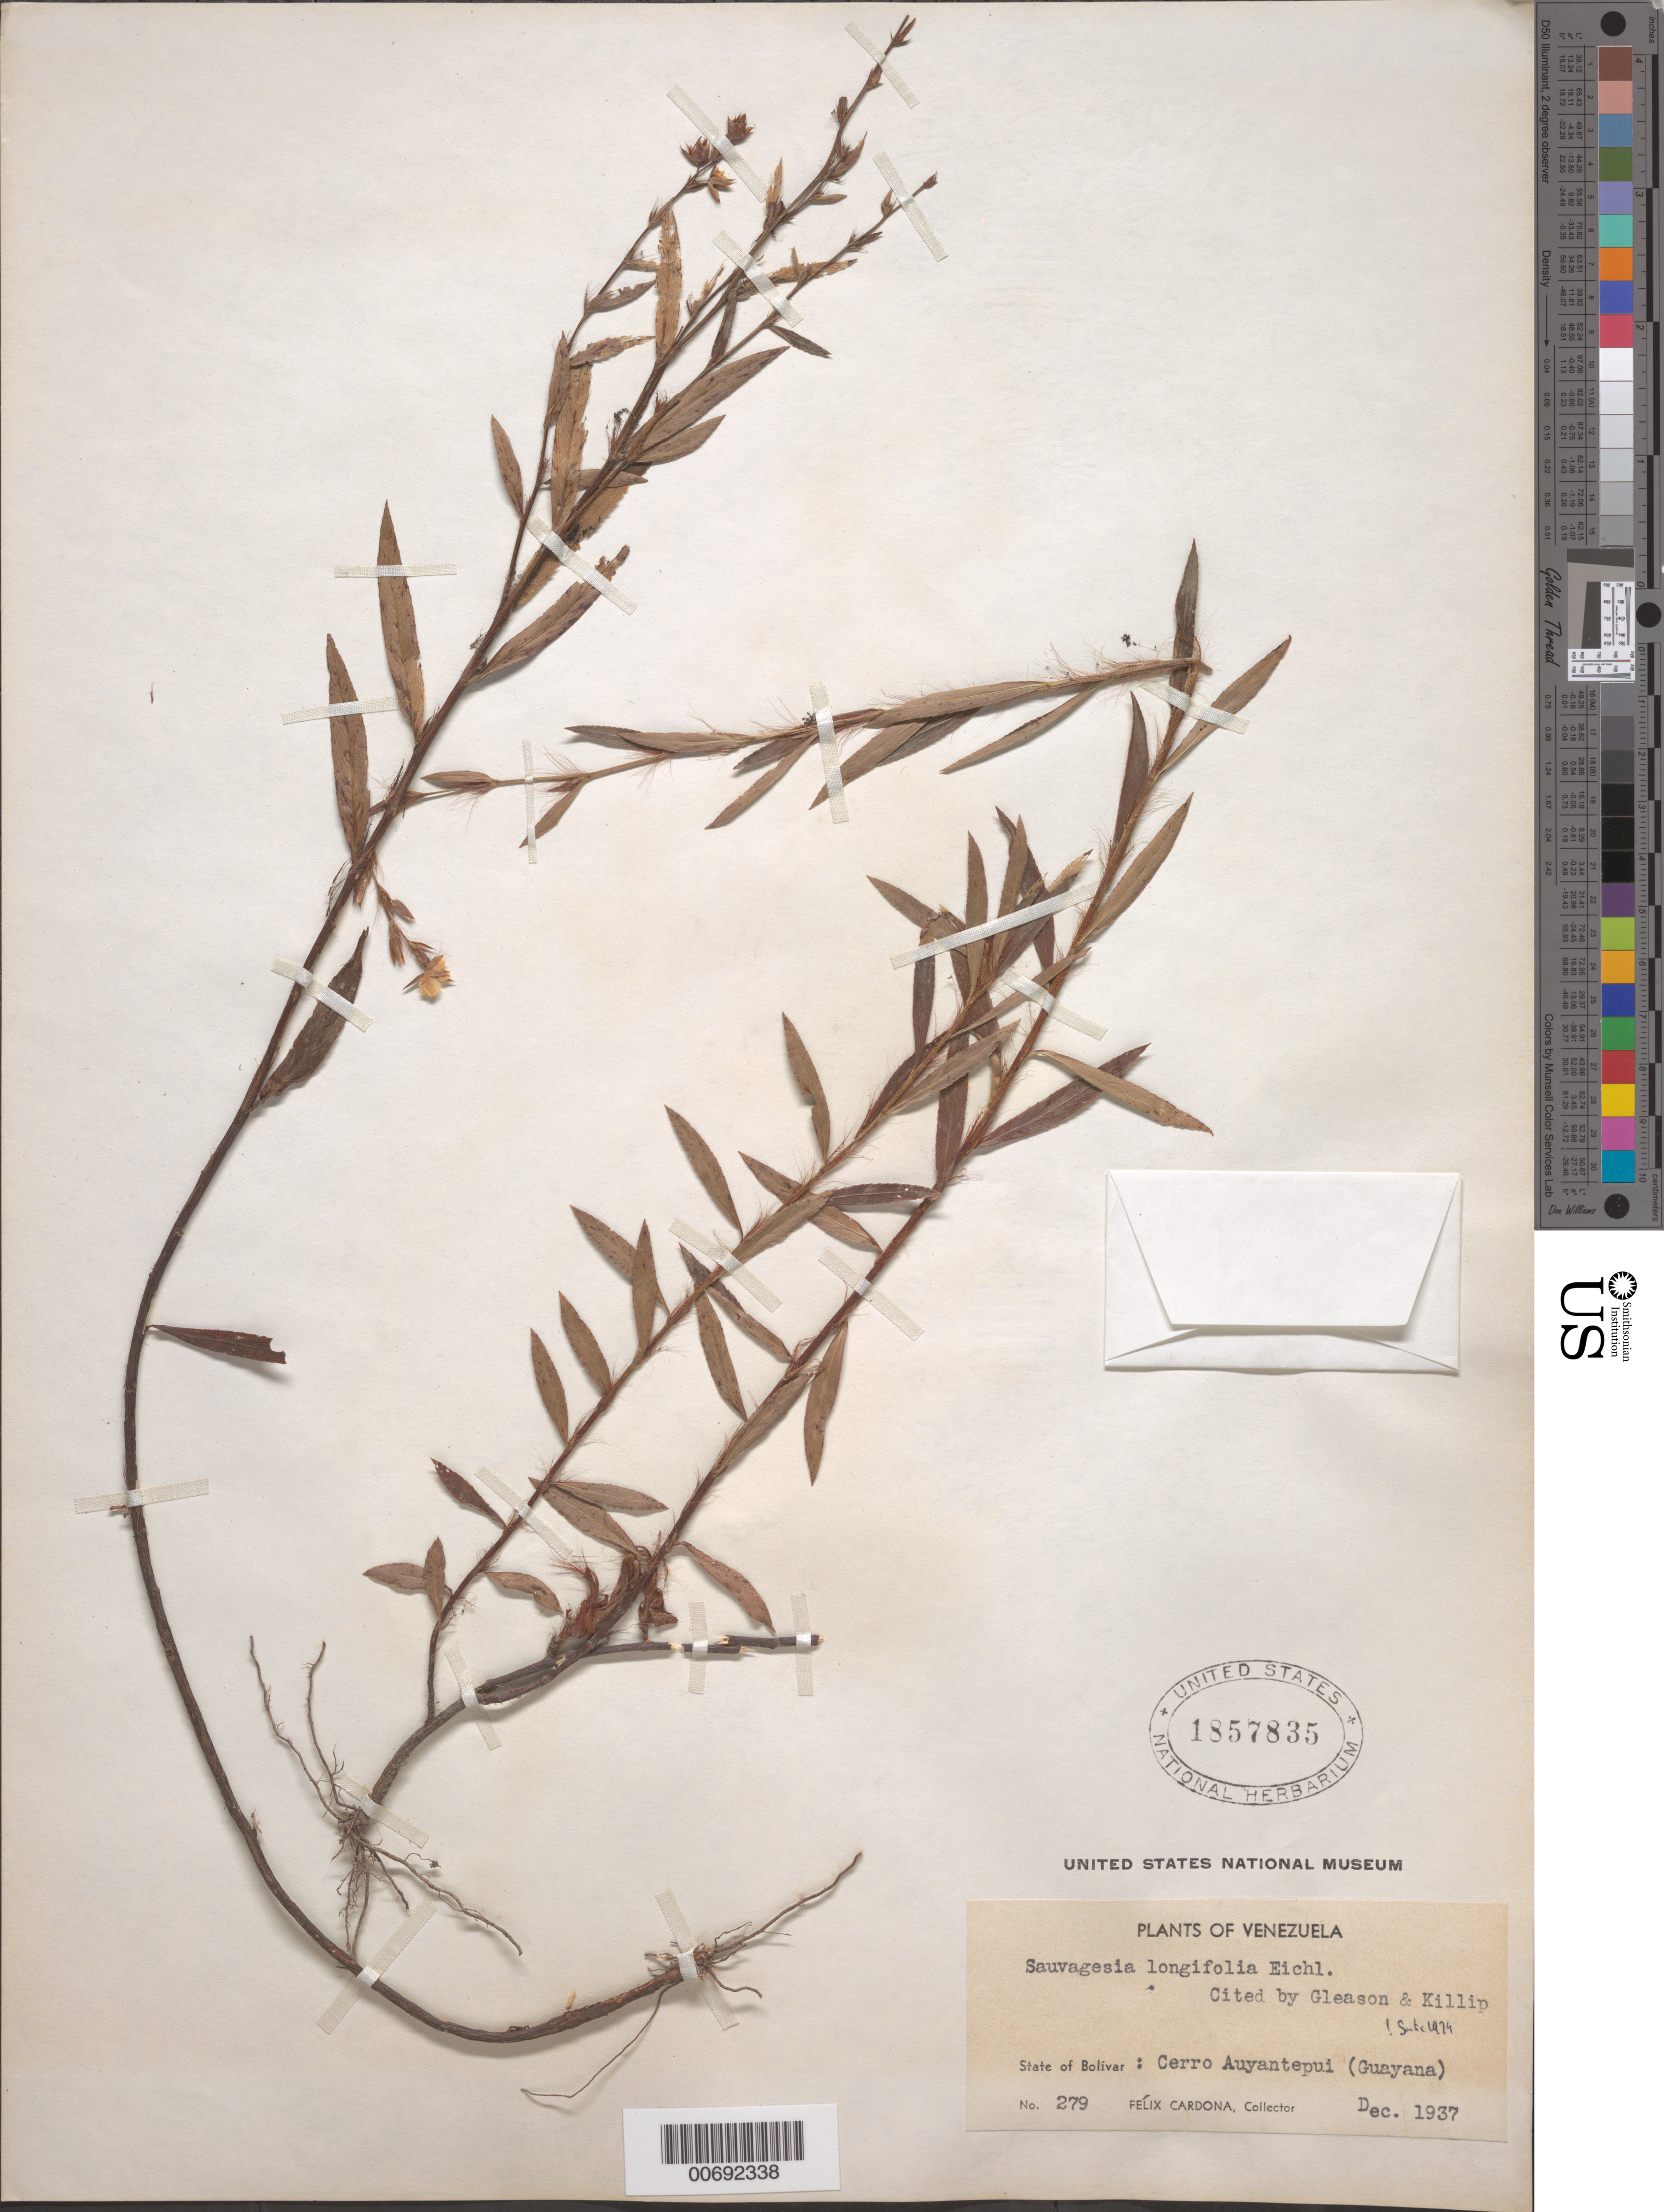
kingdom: Plantae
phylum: Tracheophyta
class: Magnoliopsida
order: Malpighiales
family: Ochnaceae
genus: Sauvagesia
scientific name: Sauvagesia longifolia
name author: Eichler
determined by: Sastre, C. H. L.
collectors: F. Cardona Puig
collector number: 279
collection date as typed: Dec-37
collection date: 1937-12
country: Venezuela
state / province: Bolívar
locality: Cerro Auyantepuí, Alto Caroní, Guayana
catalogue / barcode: US 1857835